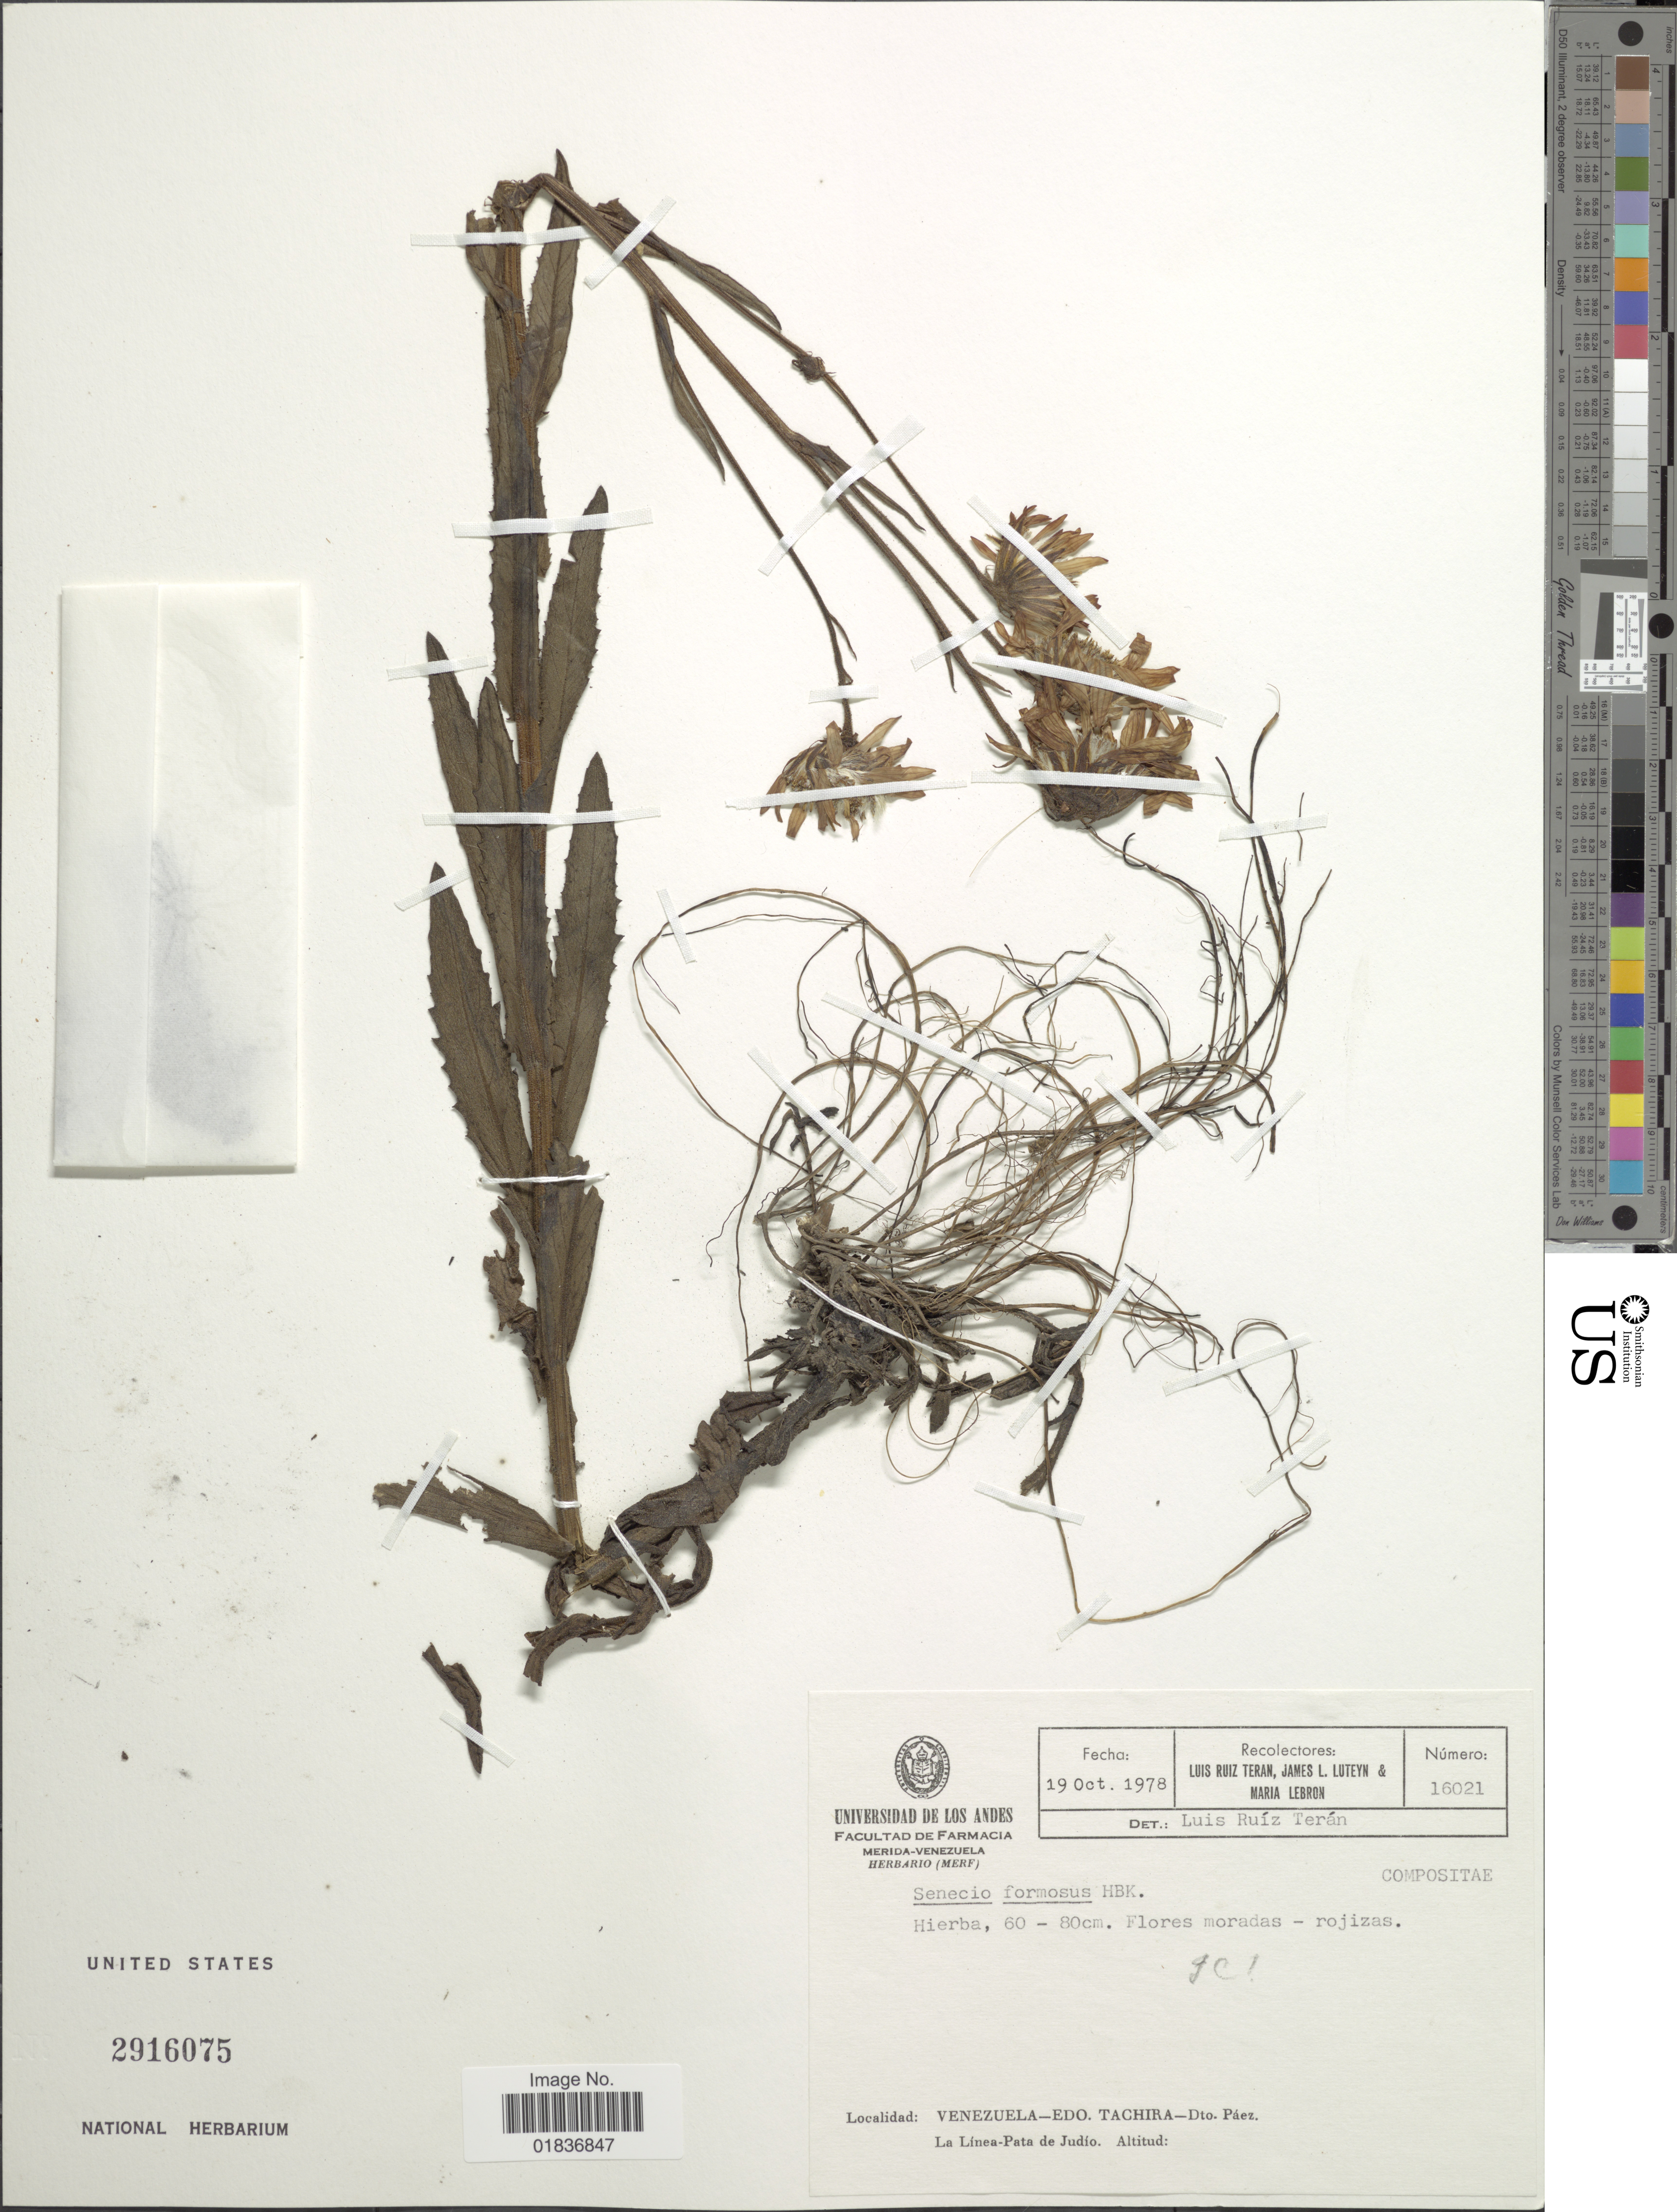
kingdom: Plantae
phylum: Tracheophyta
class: Magnoliopsida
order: Asterales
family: Asteraceae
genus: Senecio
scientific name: Senecio wedglacialis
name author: Cuatrec.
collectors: L. E. Ruíz-Terán, J. L. Luteyn & M. L. Lebrón-Luteyn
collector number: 16021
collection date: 1978-10-19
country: Venezuela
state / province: Tachira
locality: Edo. Tachira-Dto. Paez. La Linea-Pata de Judio.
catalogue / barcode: US 2916075